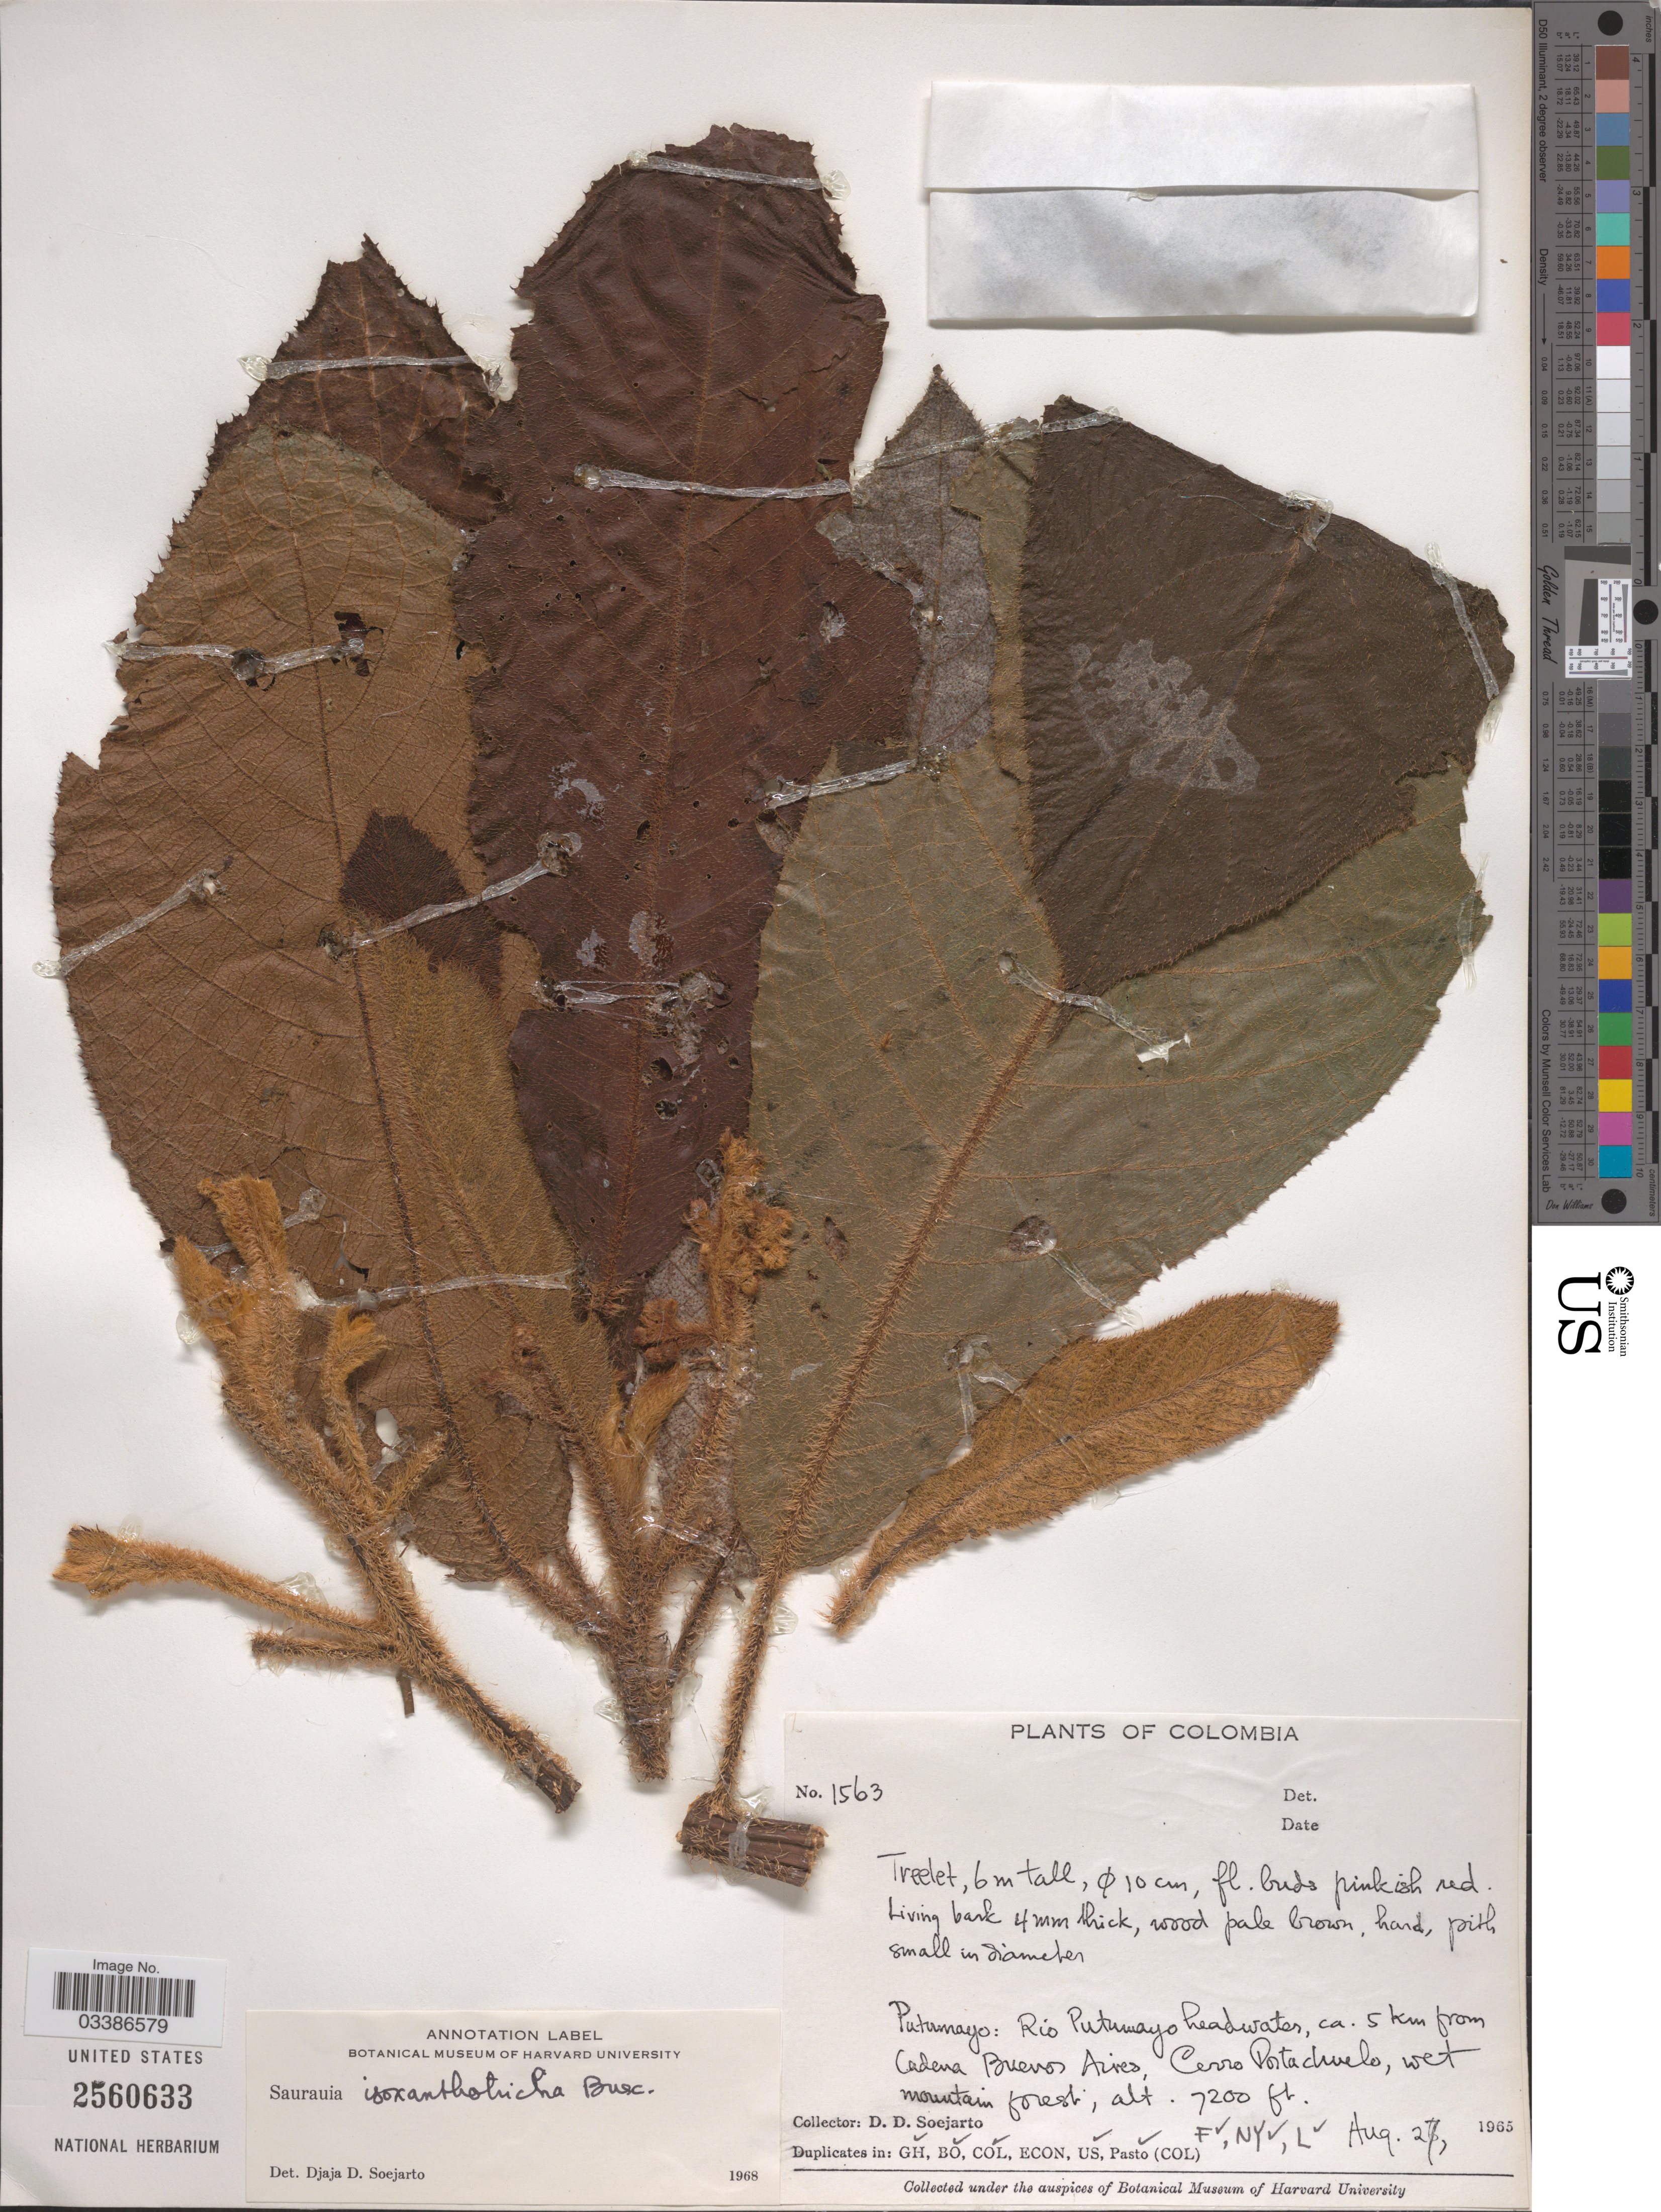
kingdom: Plantae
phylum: Tracheophyta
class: Magnoliopsida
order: Ericales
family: Actinidiaceae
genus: Saurauia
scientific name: Saurauia isoxanthotricha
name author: Buscal.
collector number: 1563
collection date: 1965-08-27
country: Colombia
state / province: Putumayo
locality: Rio Putumayo headwaters, ca. 5 km from Cadena Buenos Aires, Cerro Portachuelo.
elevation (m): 2195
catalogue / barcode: US 2560633